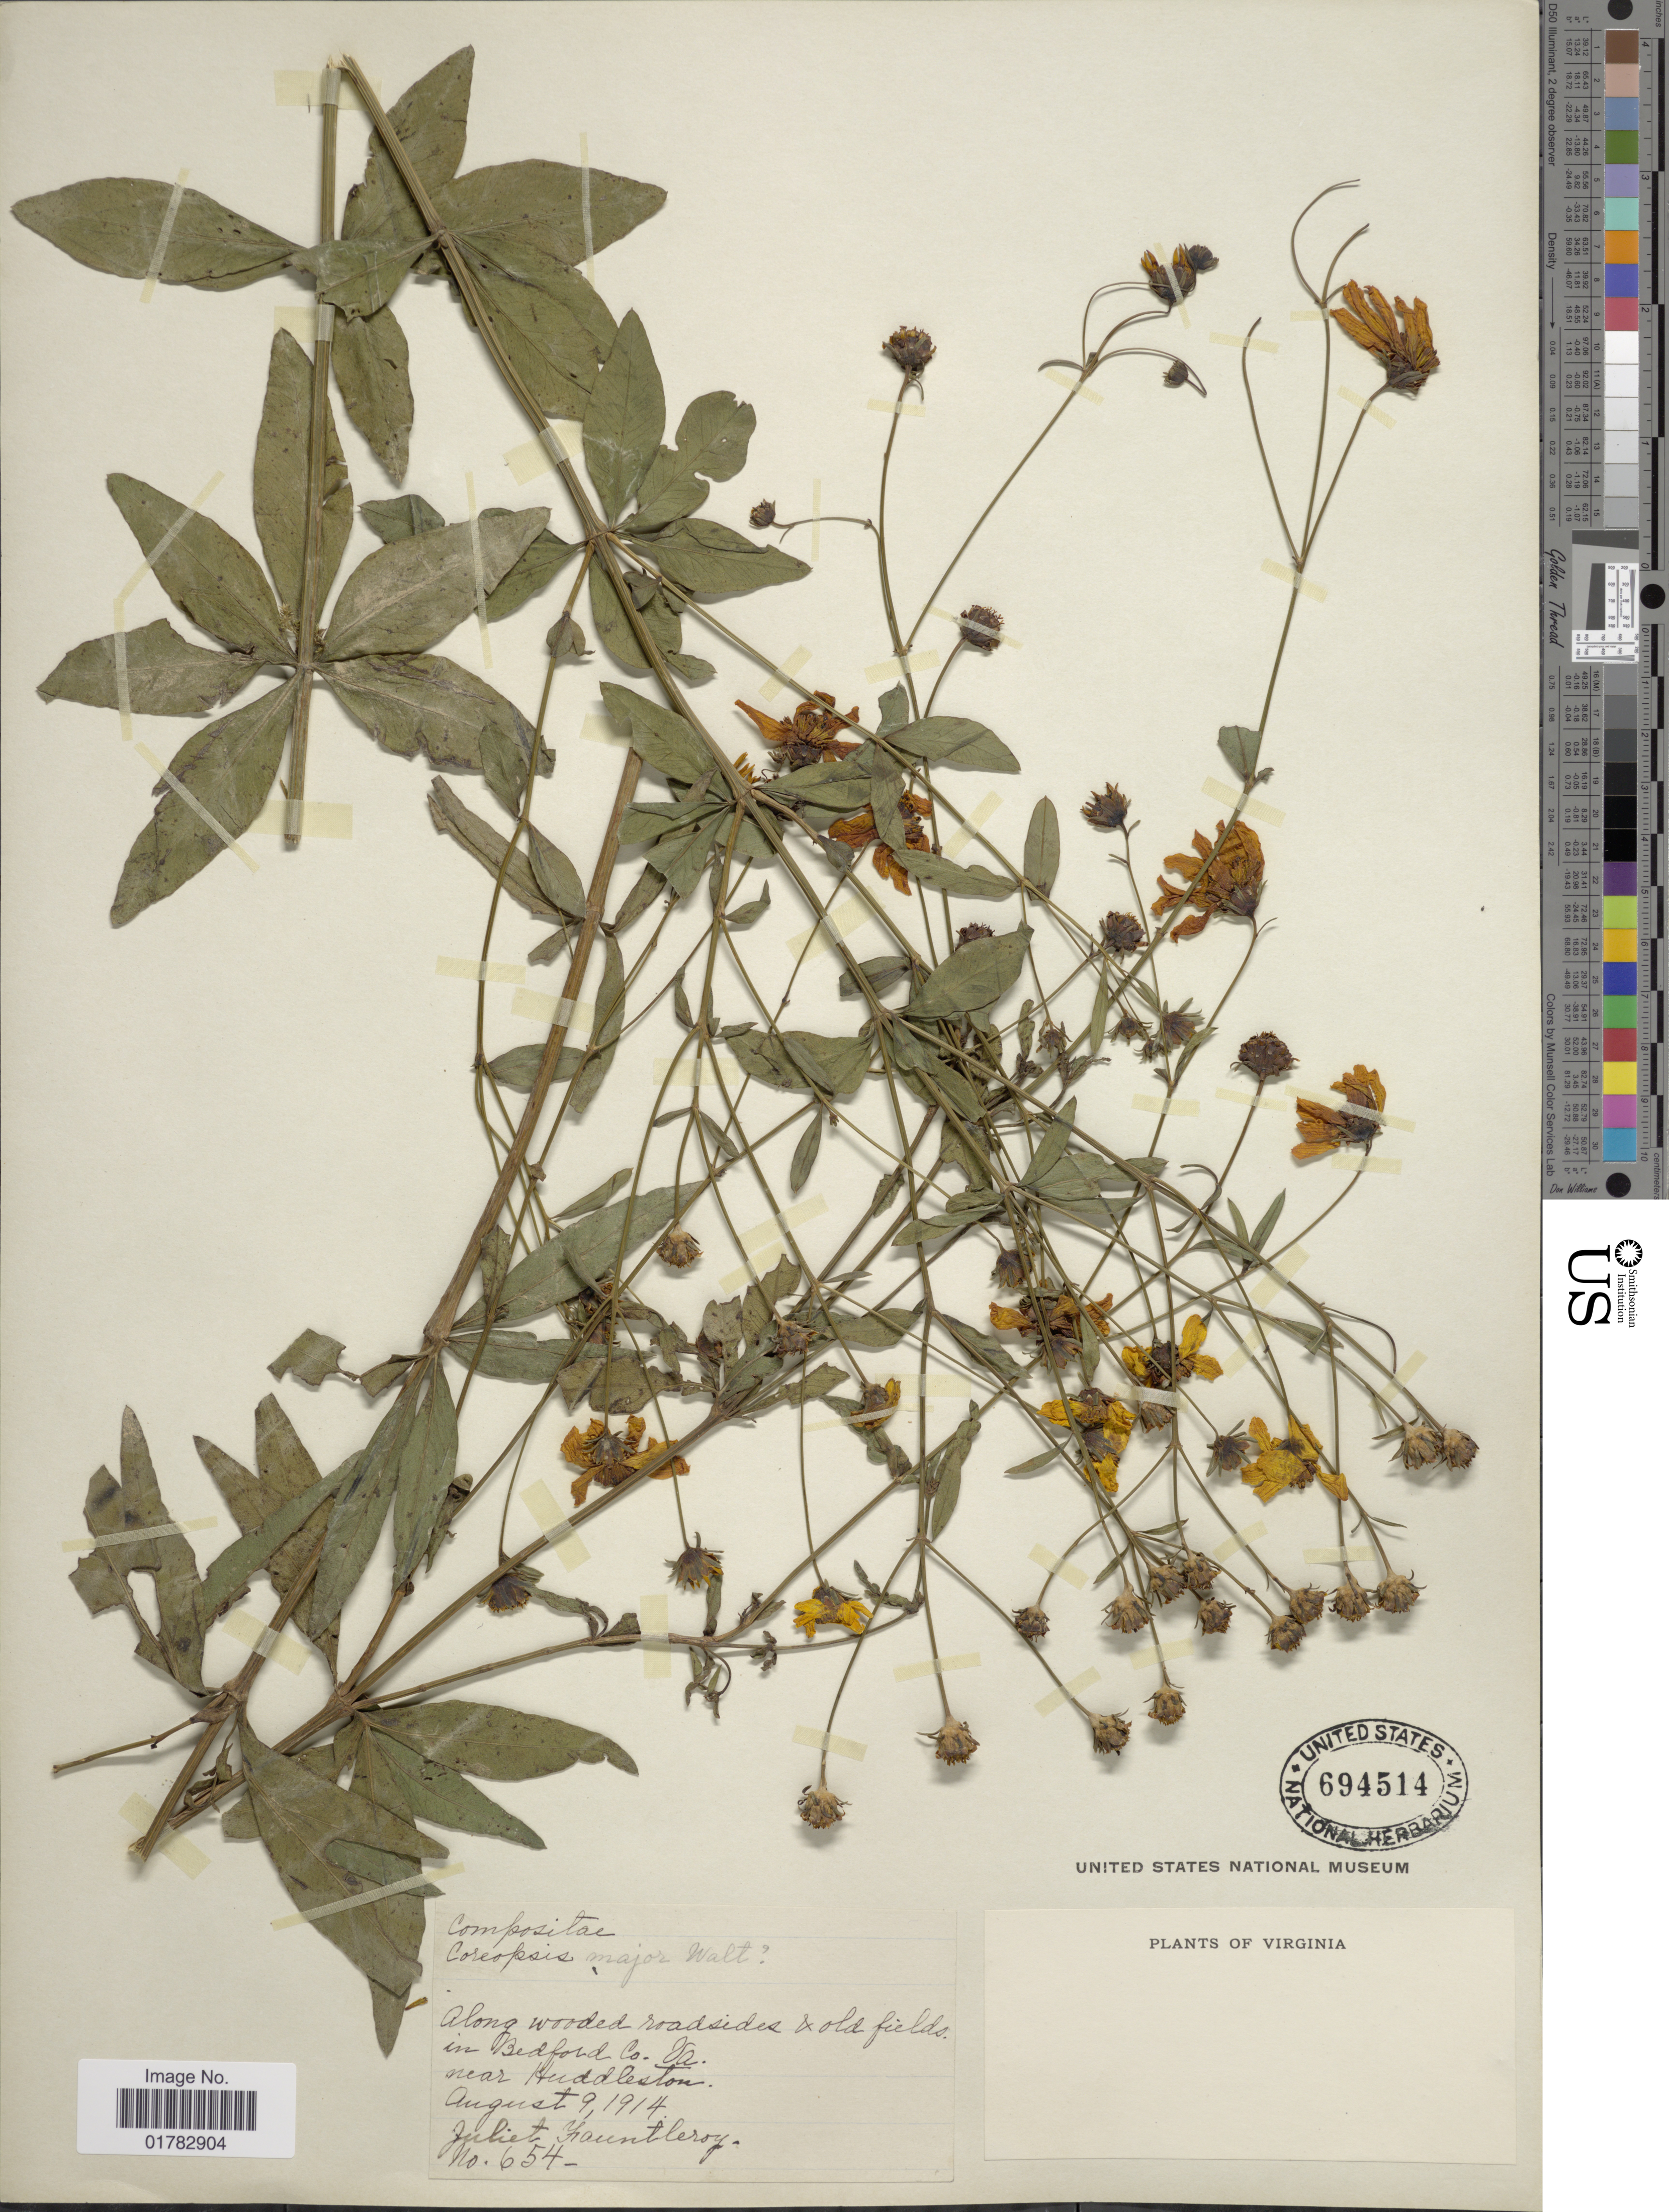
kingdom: Plantae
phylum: Tracheophyta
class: Magnoliopsida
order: Asterales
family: Asteraceae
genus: Coreopsis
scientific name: Coreopsis major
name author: Walter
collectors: J. Fauntleroy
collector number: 654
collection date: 1914-08-09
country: United States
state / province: Virginia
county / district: Bedford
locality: Along wooded roadsides & old fields, in Bedford Co., near Huddleston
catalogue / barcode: US 694514